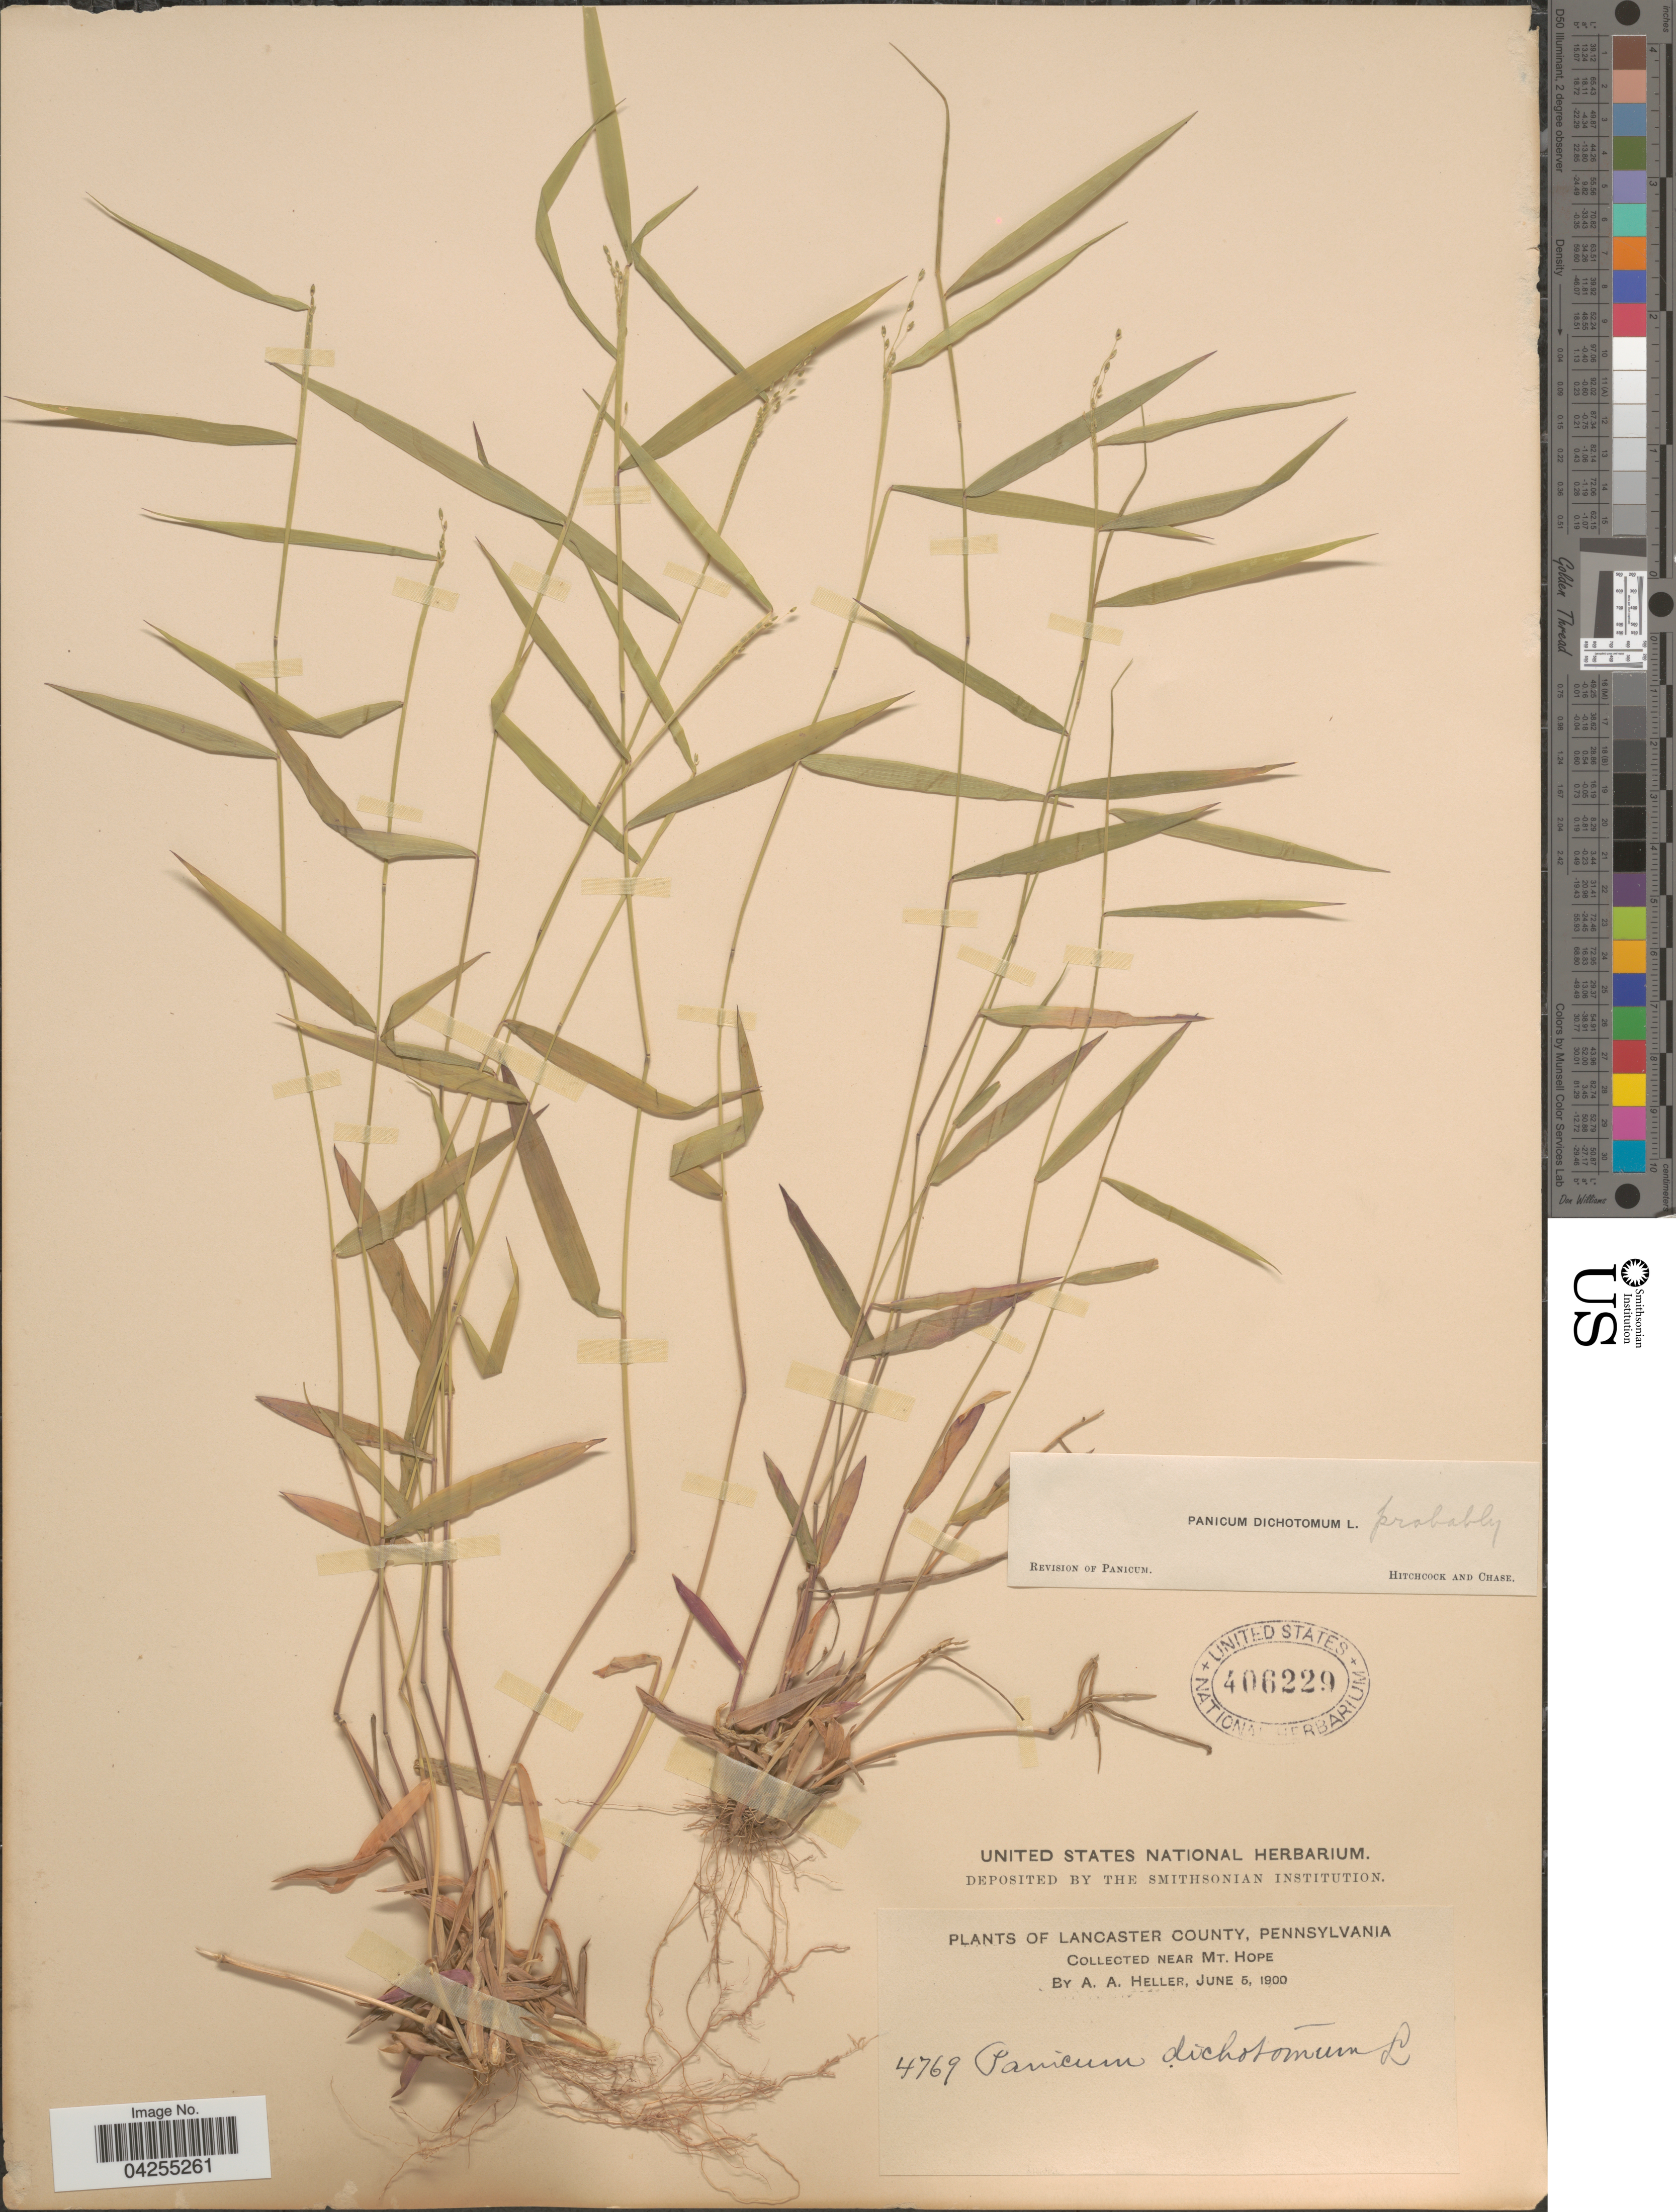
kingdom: Plantae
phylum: Tracheophyta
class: Liliopsida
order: Poales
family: Poaceae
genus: Dichanthelium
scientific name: Dichanthelium dichotomum var. dichotomum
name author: (L.) Gould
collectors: A. A. Heller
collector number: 4769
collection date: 1900-06-05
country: United States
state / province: Pennsylvania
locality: Lancaster County. Near Mt. Hope.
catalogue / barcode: US 406229